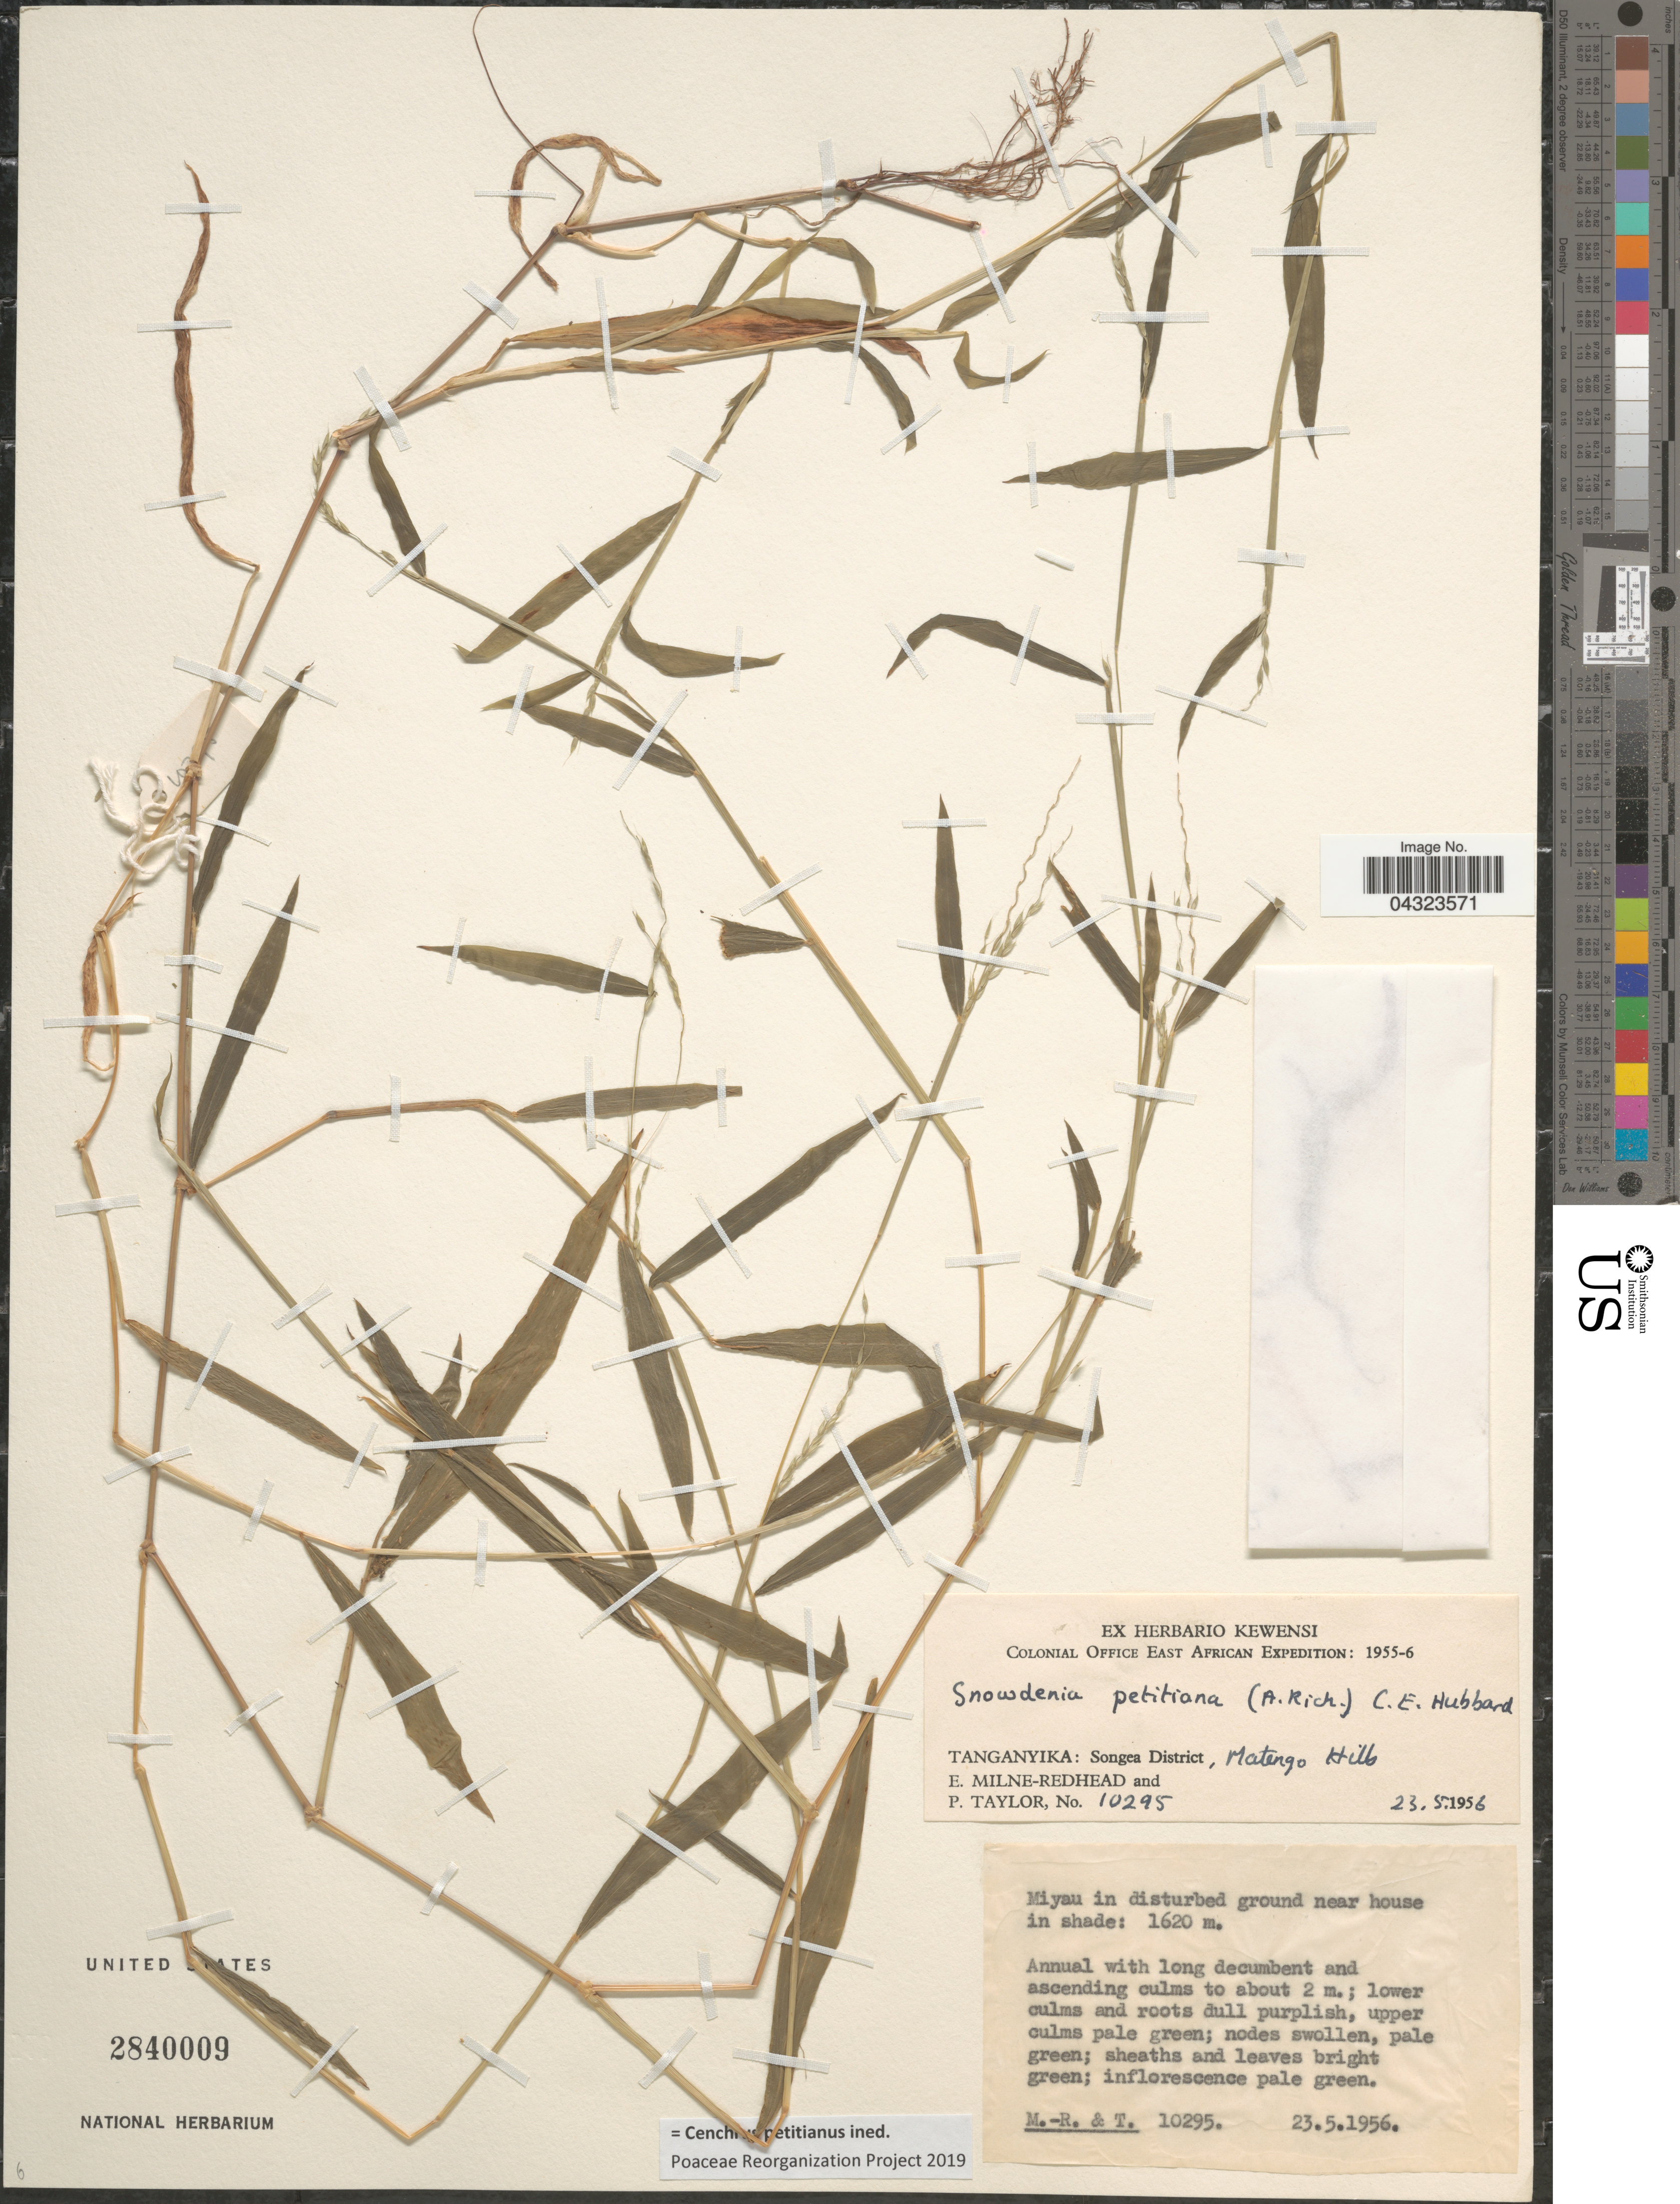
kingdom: Plantae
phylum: Tracheophyta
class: Liliopsida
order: Poales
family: Poaceae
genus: Cenchrus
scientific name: Cenchrus petitianus ined. prp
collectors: E. W. Milne-Redhead & P. Taylor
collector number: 10295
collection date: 1956-05-23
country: Tanzania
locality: Colonial Office East African Expedition: 1955-6. Tanganyika: Songea District, Matengo Hills. Miyau in disturbed ground near house.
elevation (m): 1620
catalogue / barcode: US 2840009